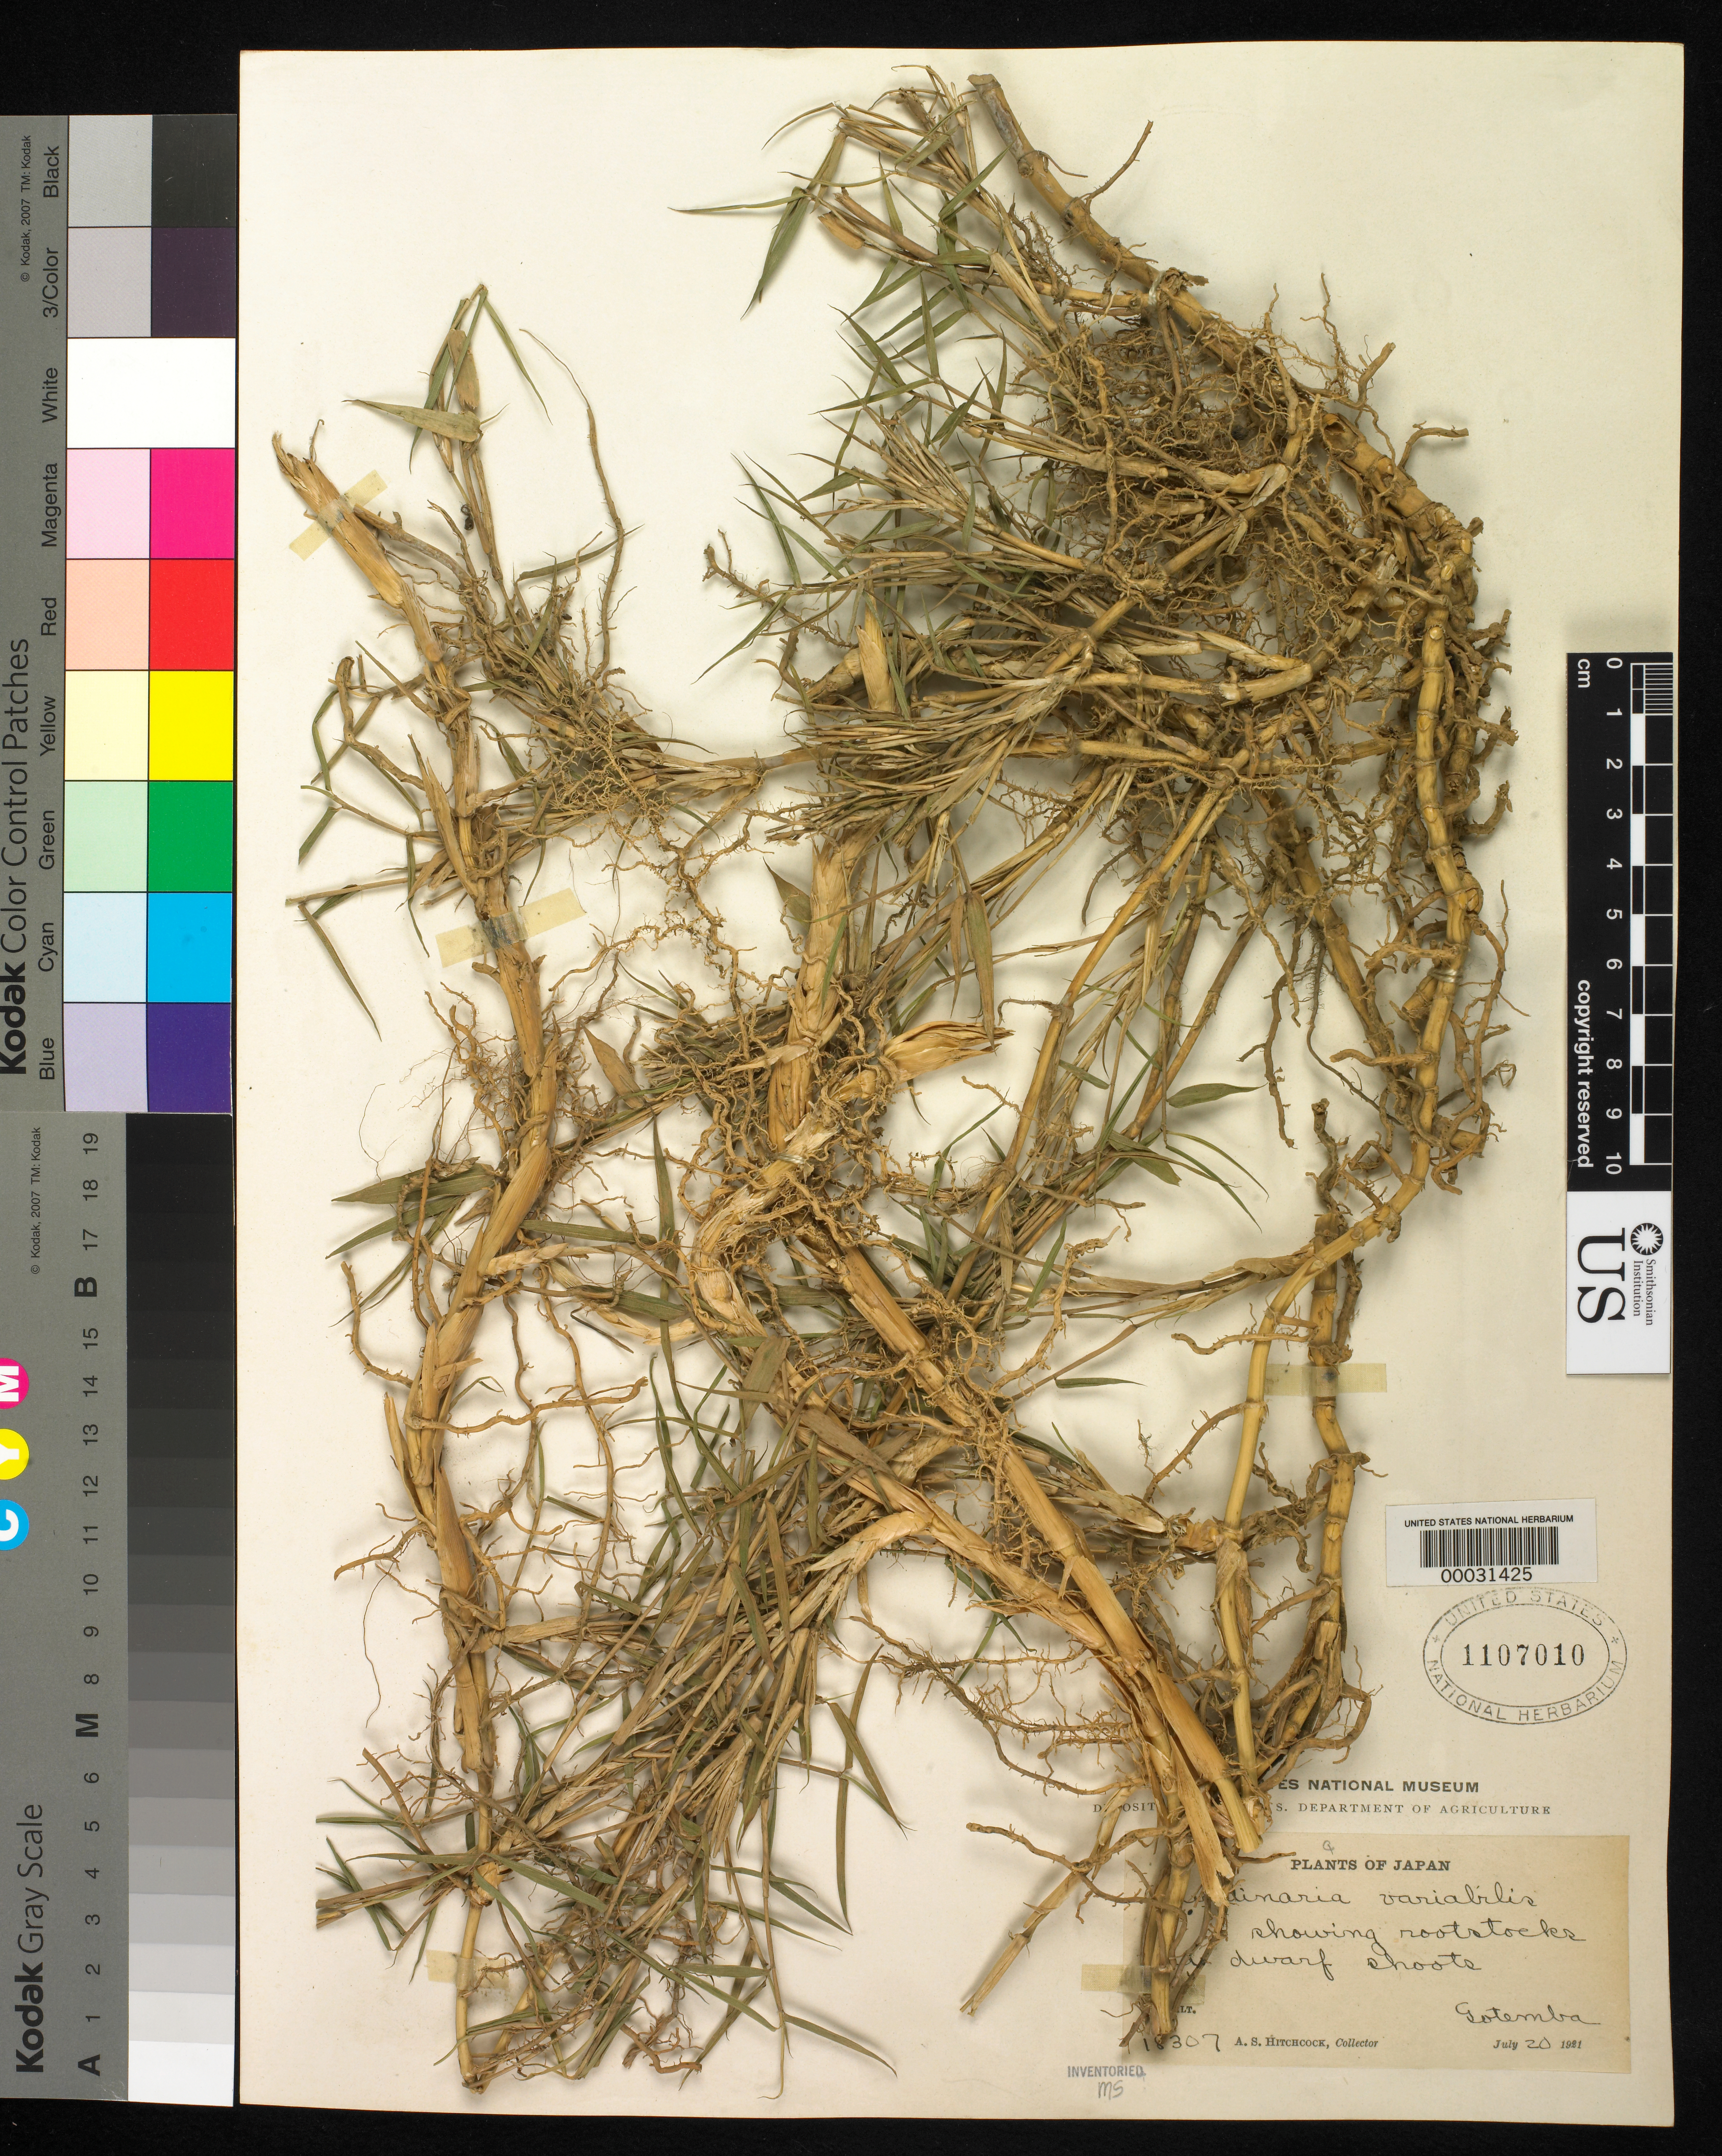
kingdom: Plantae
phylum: Tracheophyta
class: Liliopsida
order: Poales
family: Poaceae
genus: Pleioblastus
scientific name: Pleioblastus fortunei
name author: (Van Houtte) Nakai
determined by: Poaceae Reorganization Project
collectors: A. S. Hitchcock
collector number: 18307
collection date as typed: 20 Jul 1921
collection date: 1921-07-20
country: Japan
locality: Gotemba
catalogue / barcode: US 1107010